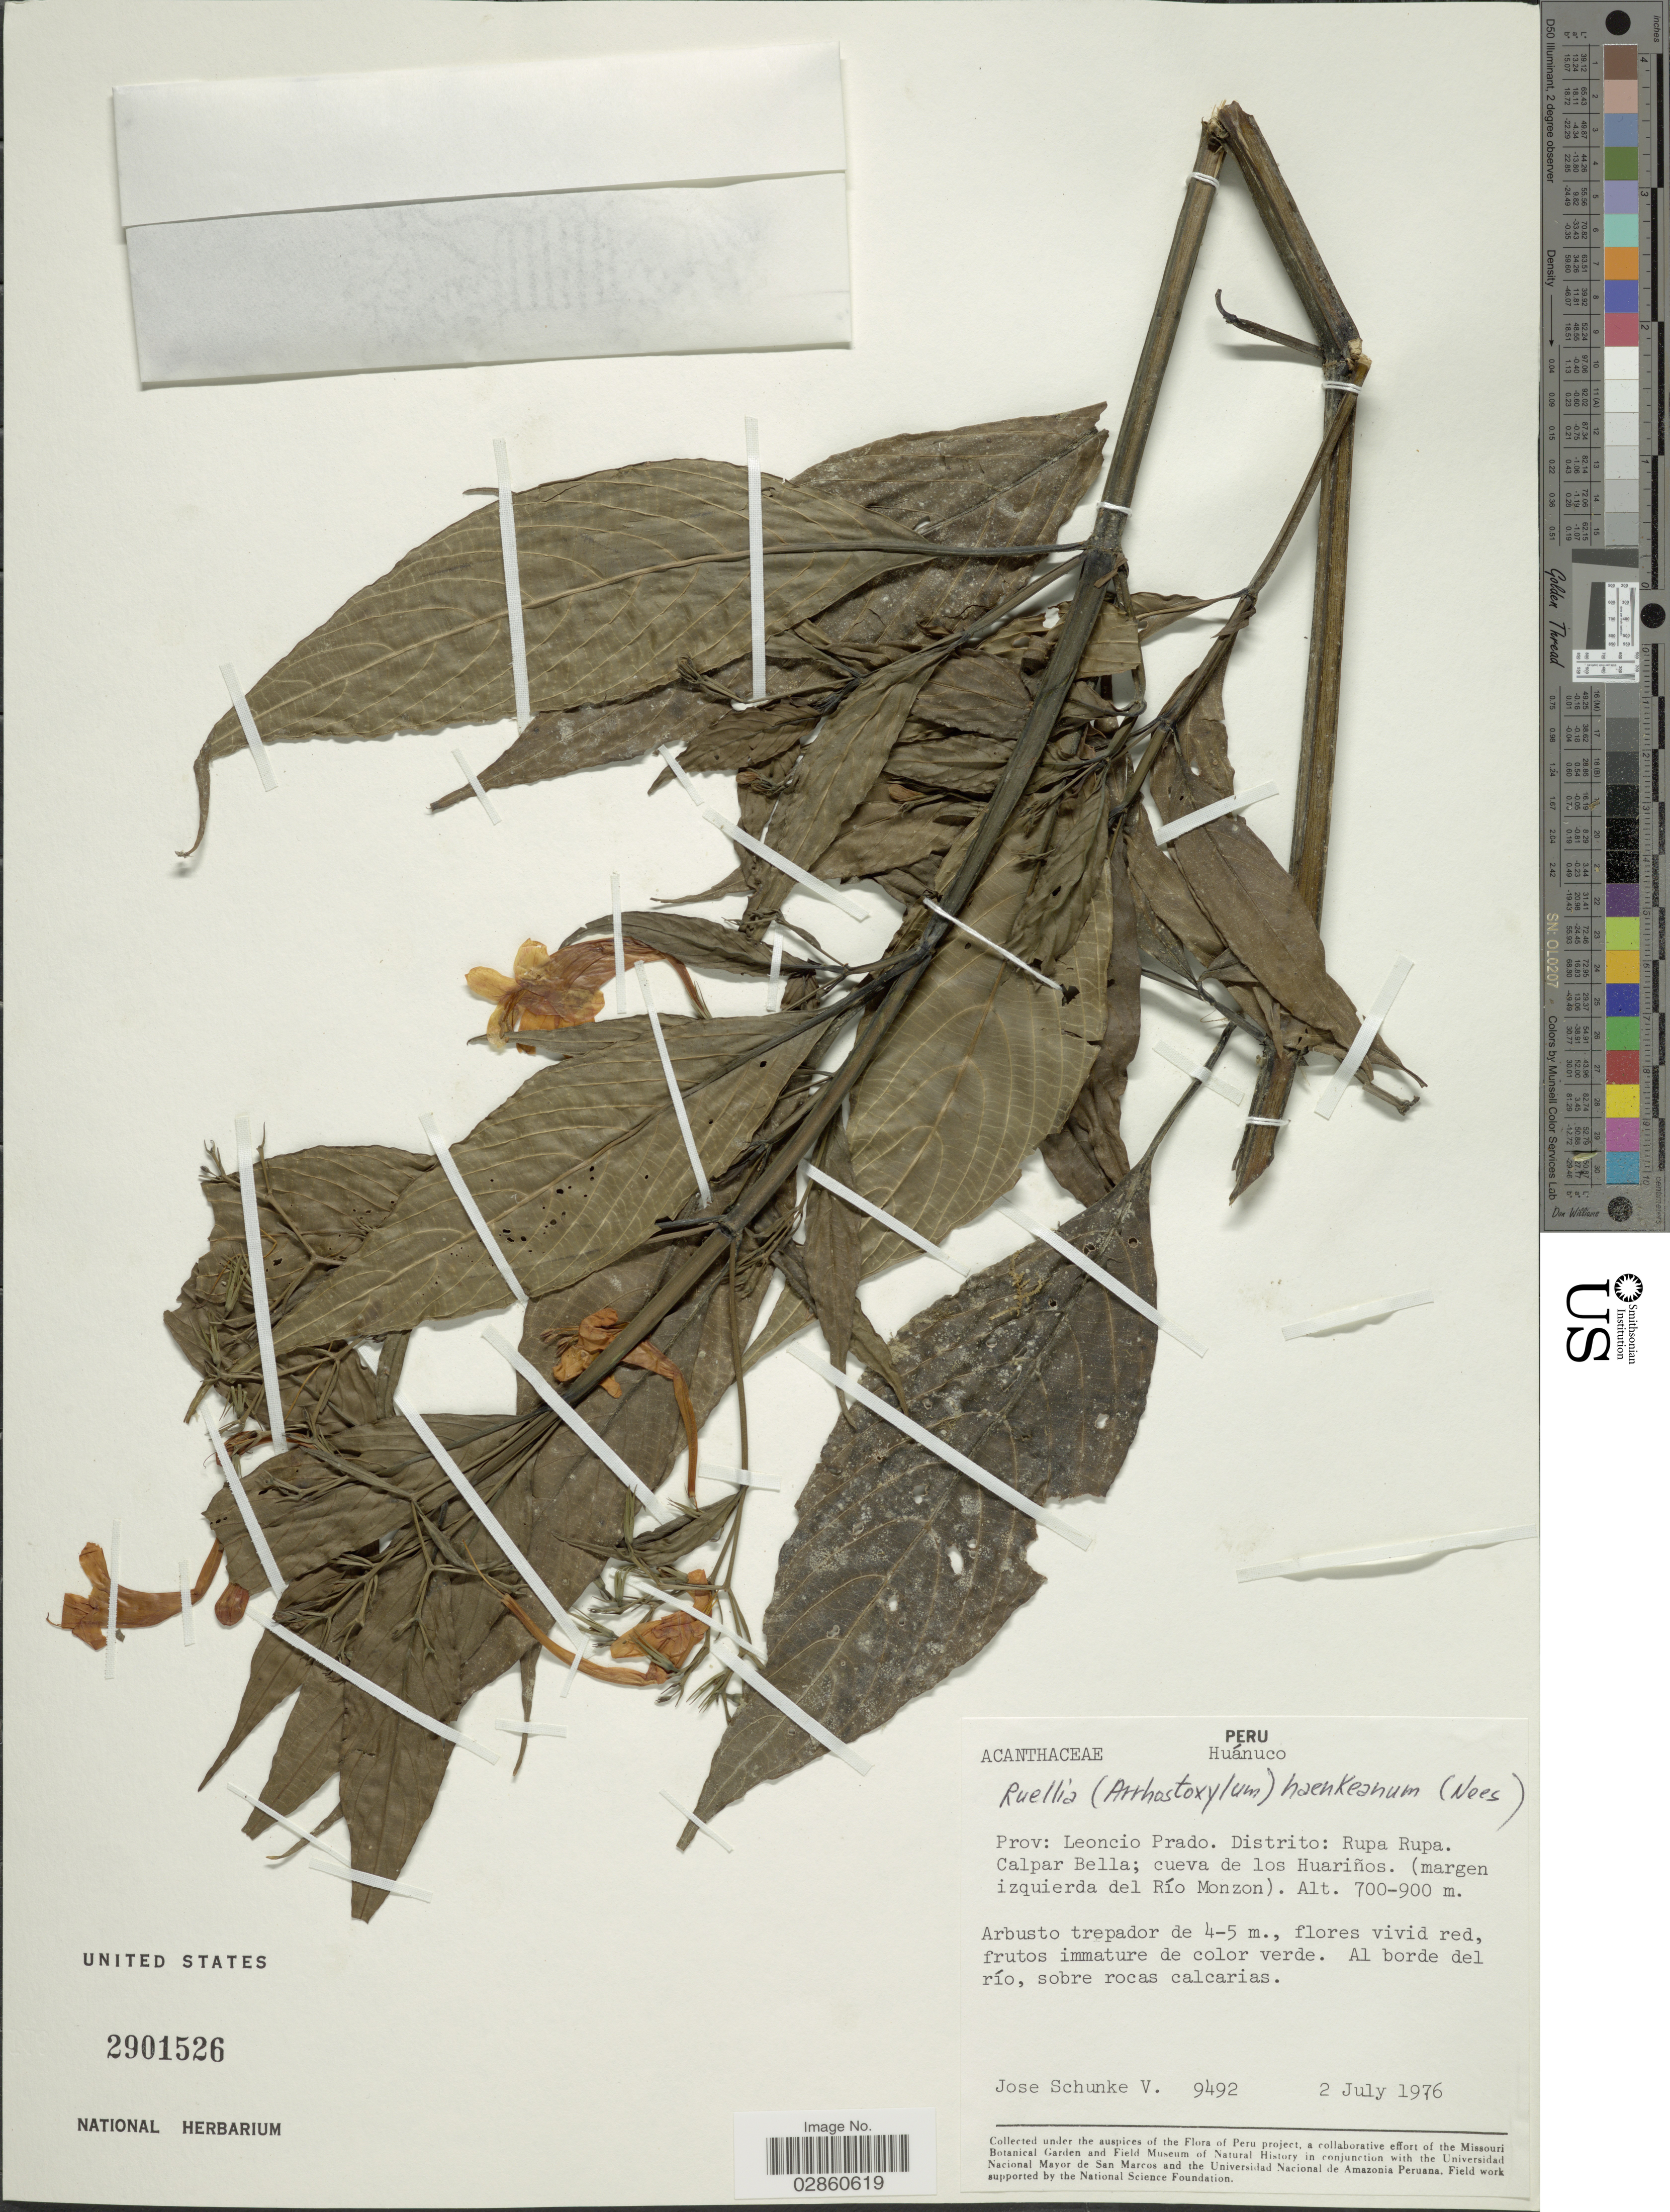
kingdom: Plantae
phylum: Tracheophyta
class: Magnoliopsida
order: Lamiales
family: Acanthaceae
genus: Ruellia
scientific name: Ruellia haenkeana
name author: (Nees) Wassh.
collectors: J. Schunke Vigo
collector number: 9492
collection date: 1976-07-02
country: Peru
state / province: Huánuco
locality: Prov: Leoncio Prado. Distrito: Rupa Rupa. Calpar Bella; cueva de los Huariños. (margen izquierda del Río Monzon).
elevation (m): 700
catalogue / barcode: US 2901526